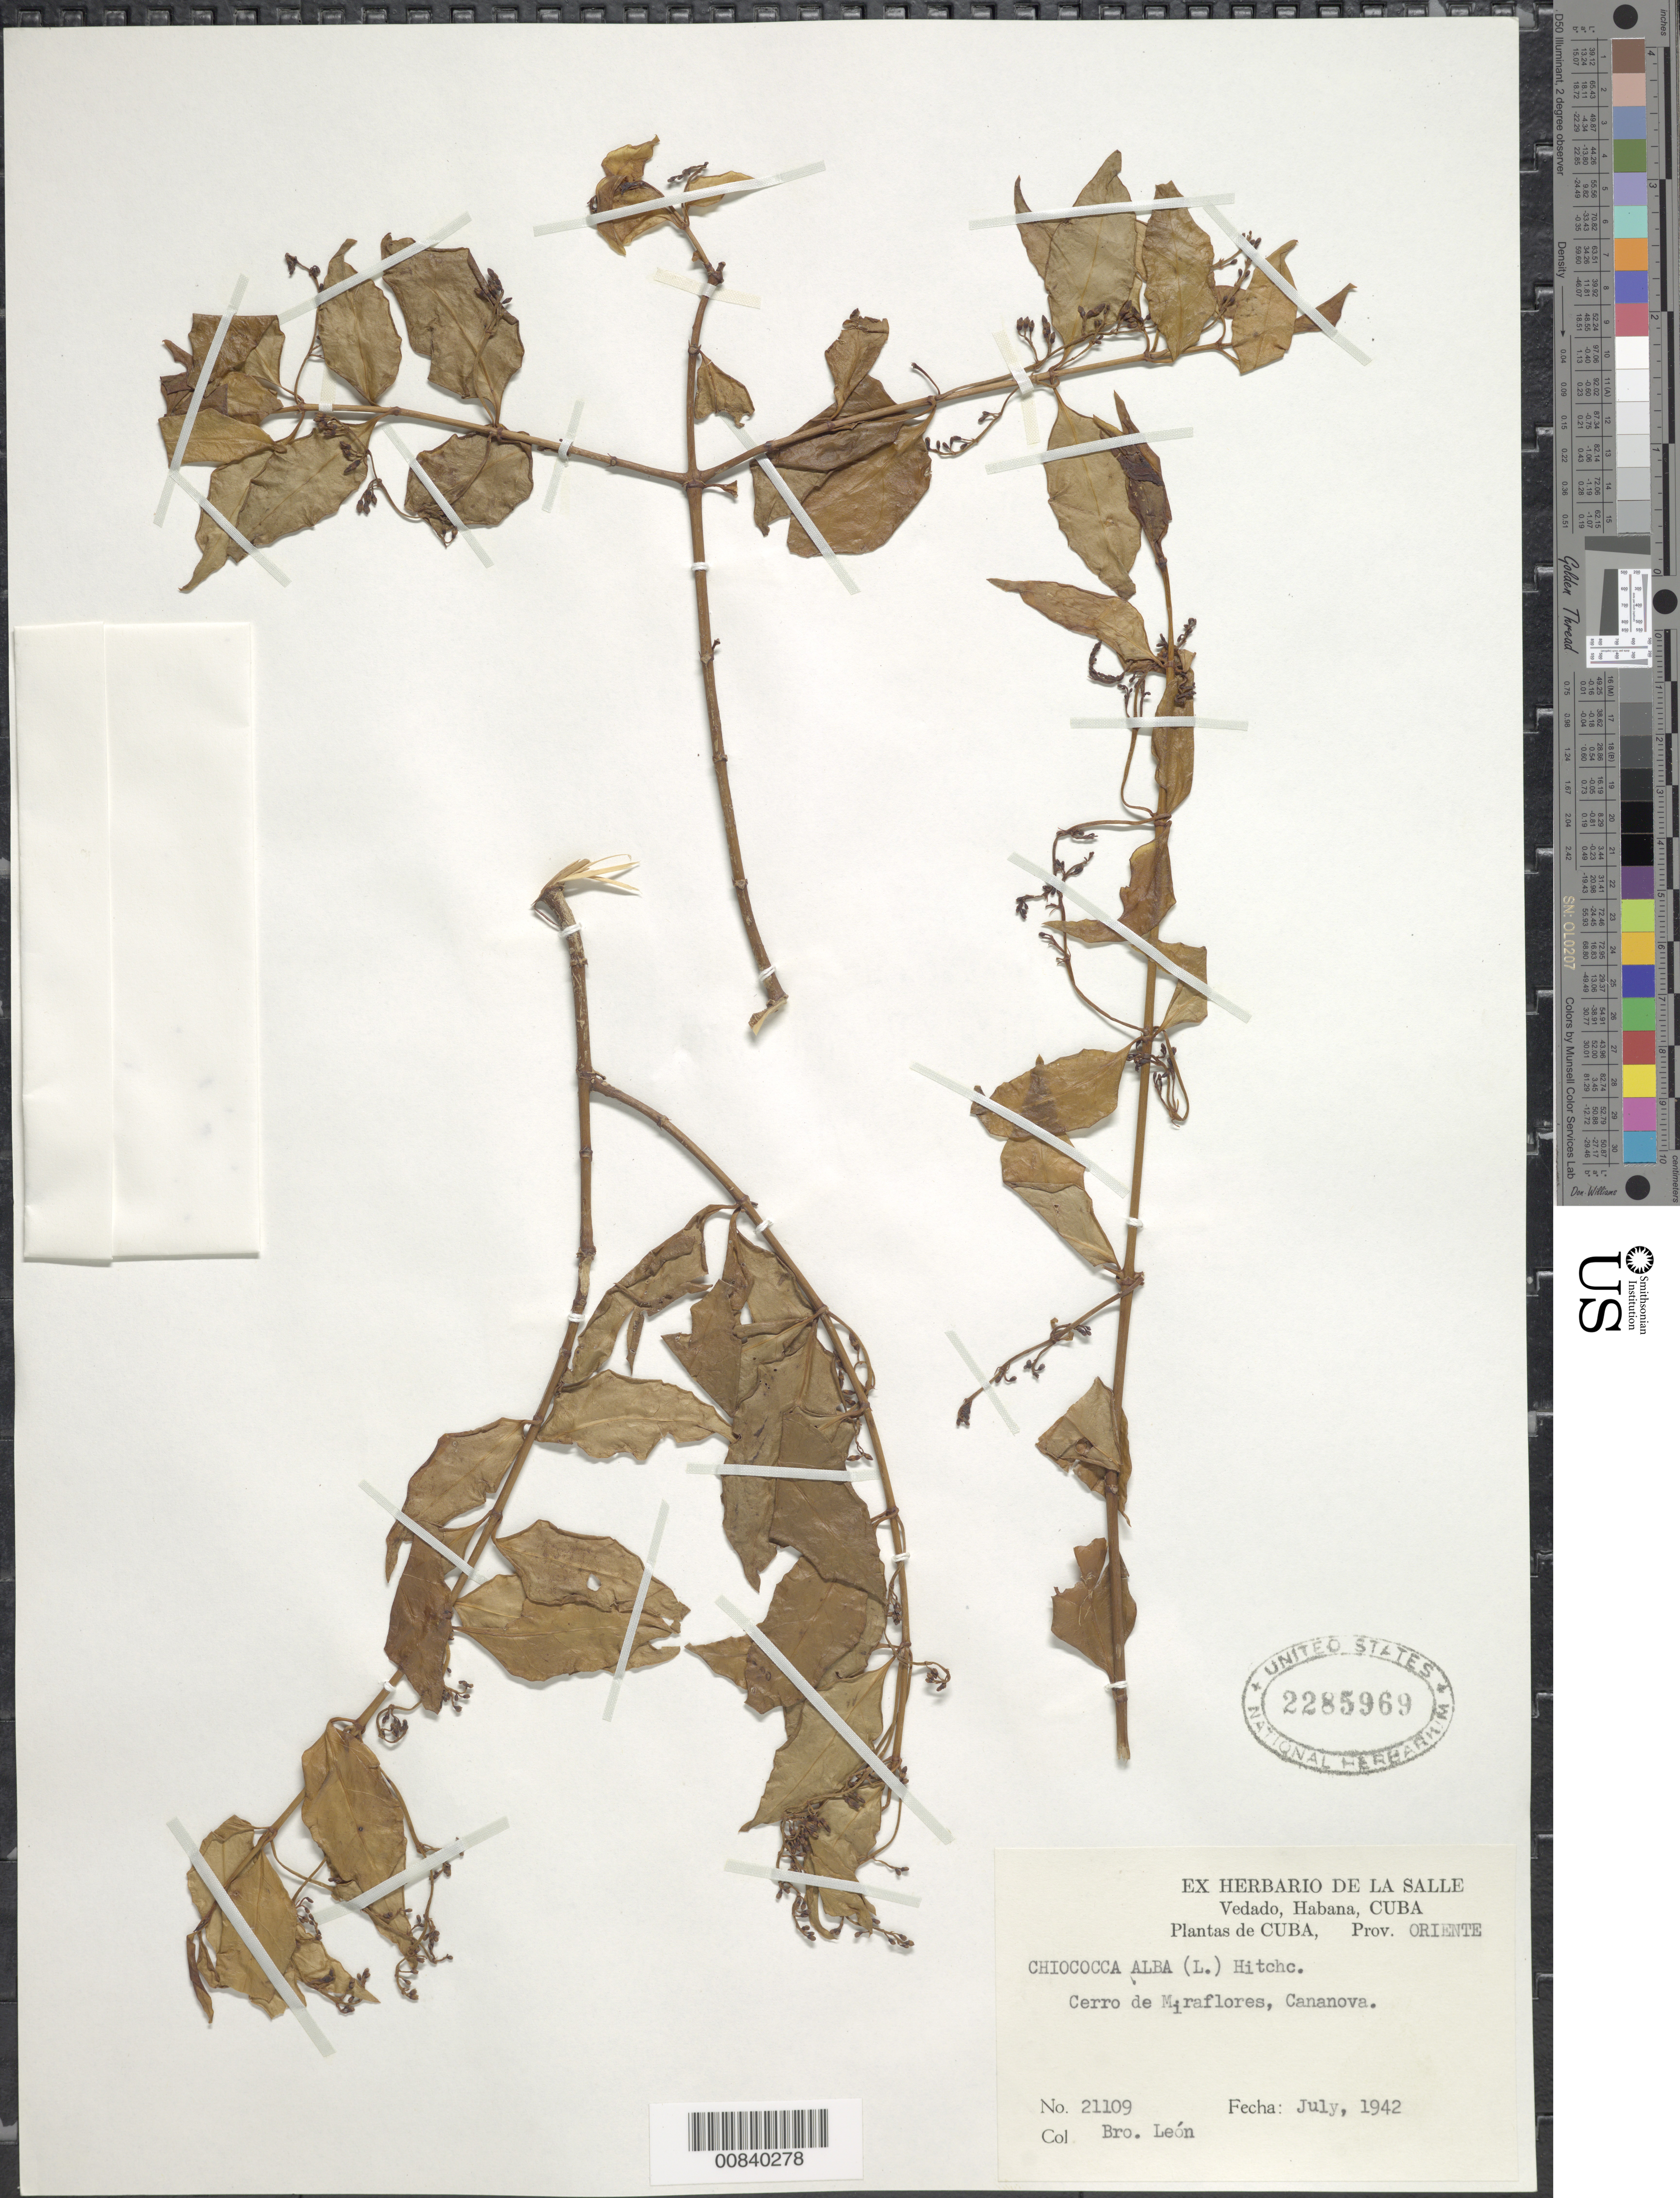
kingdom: Plantae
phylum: Tracheophyta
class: Magnoliopsida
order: Gentianales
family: Rubiaceae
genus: Chiococca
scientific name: Chiococca alba subsp. alba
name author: (L.) Hitchc.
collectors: Bro. León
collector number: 21109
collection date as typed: Jul 1942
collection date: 1942-07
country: Cuba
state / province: Oriente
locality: Cerro de Miraflores, Cananova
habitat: Hill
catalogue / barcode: US 2285969